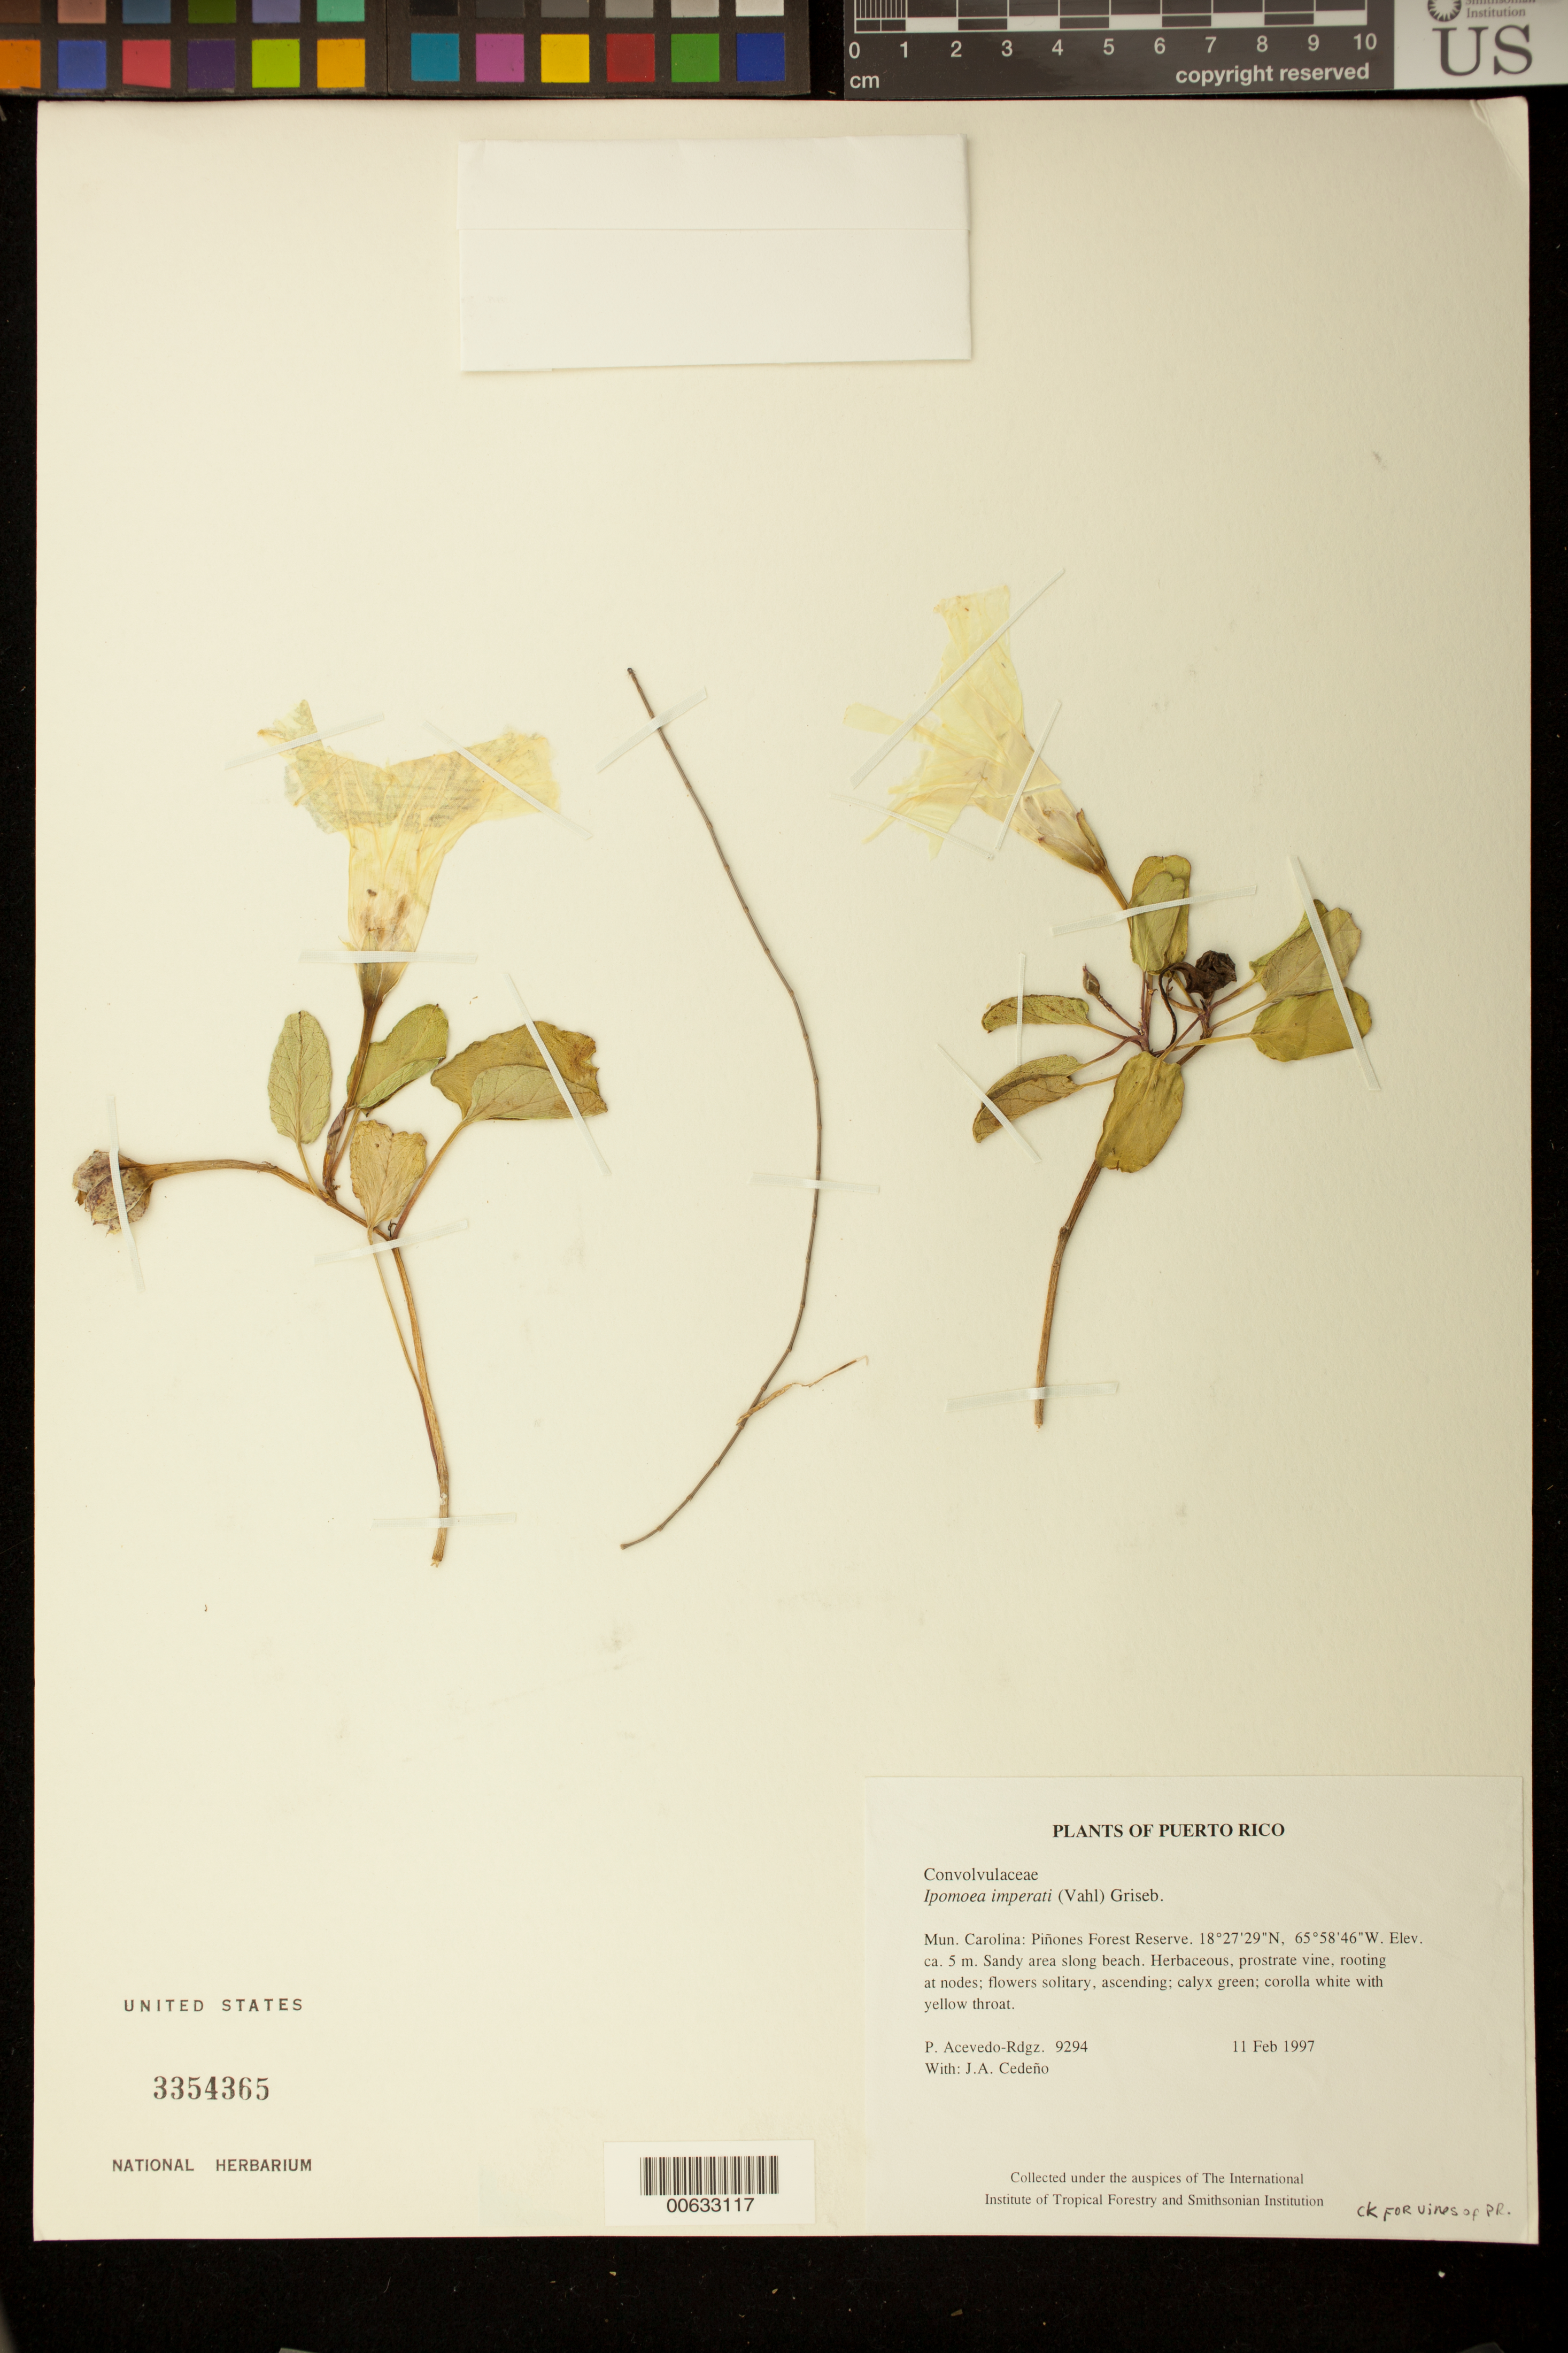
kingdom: Plantae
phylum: Tracheophyta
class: Magnoliopsida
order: Solanales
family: Convolvulaceae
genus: Ipomoea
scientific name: Ipomoea imperati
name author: (Vahl) Griseb.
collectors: P. Acevedo-Rodr. & J. A. Cedeño M.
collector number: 9294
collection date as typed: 11 Feb 1997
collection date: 1997-02-11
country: Puerto Rico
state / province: Carolina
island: Puerto Rico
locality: Carolina; Piñones Forest Reserve.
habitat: Sandy area slong beach.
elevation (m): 5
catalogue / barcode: US 3354365